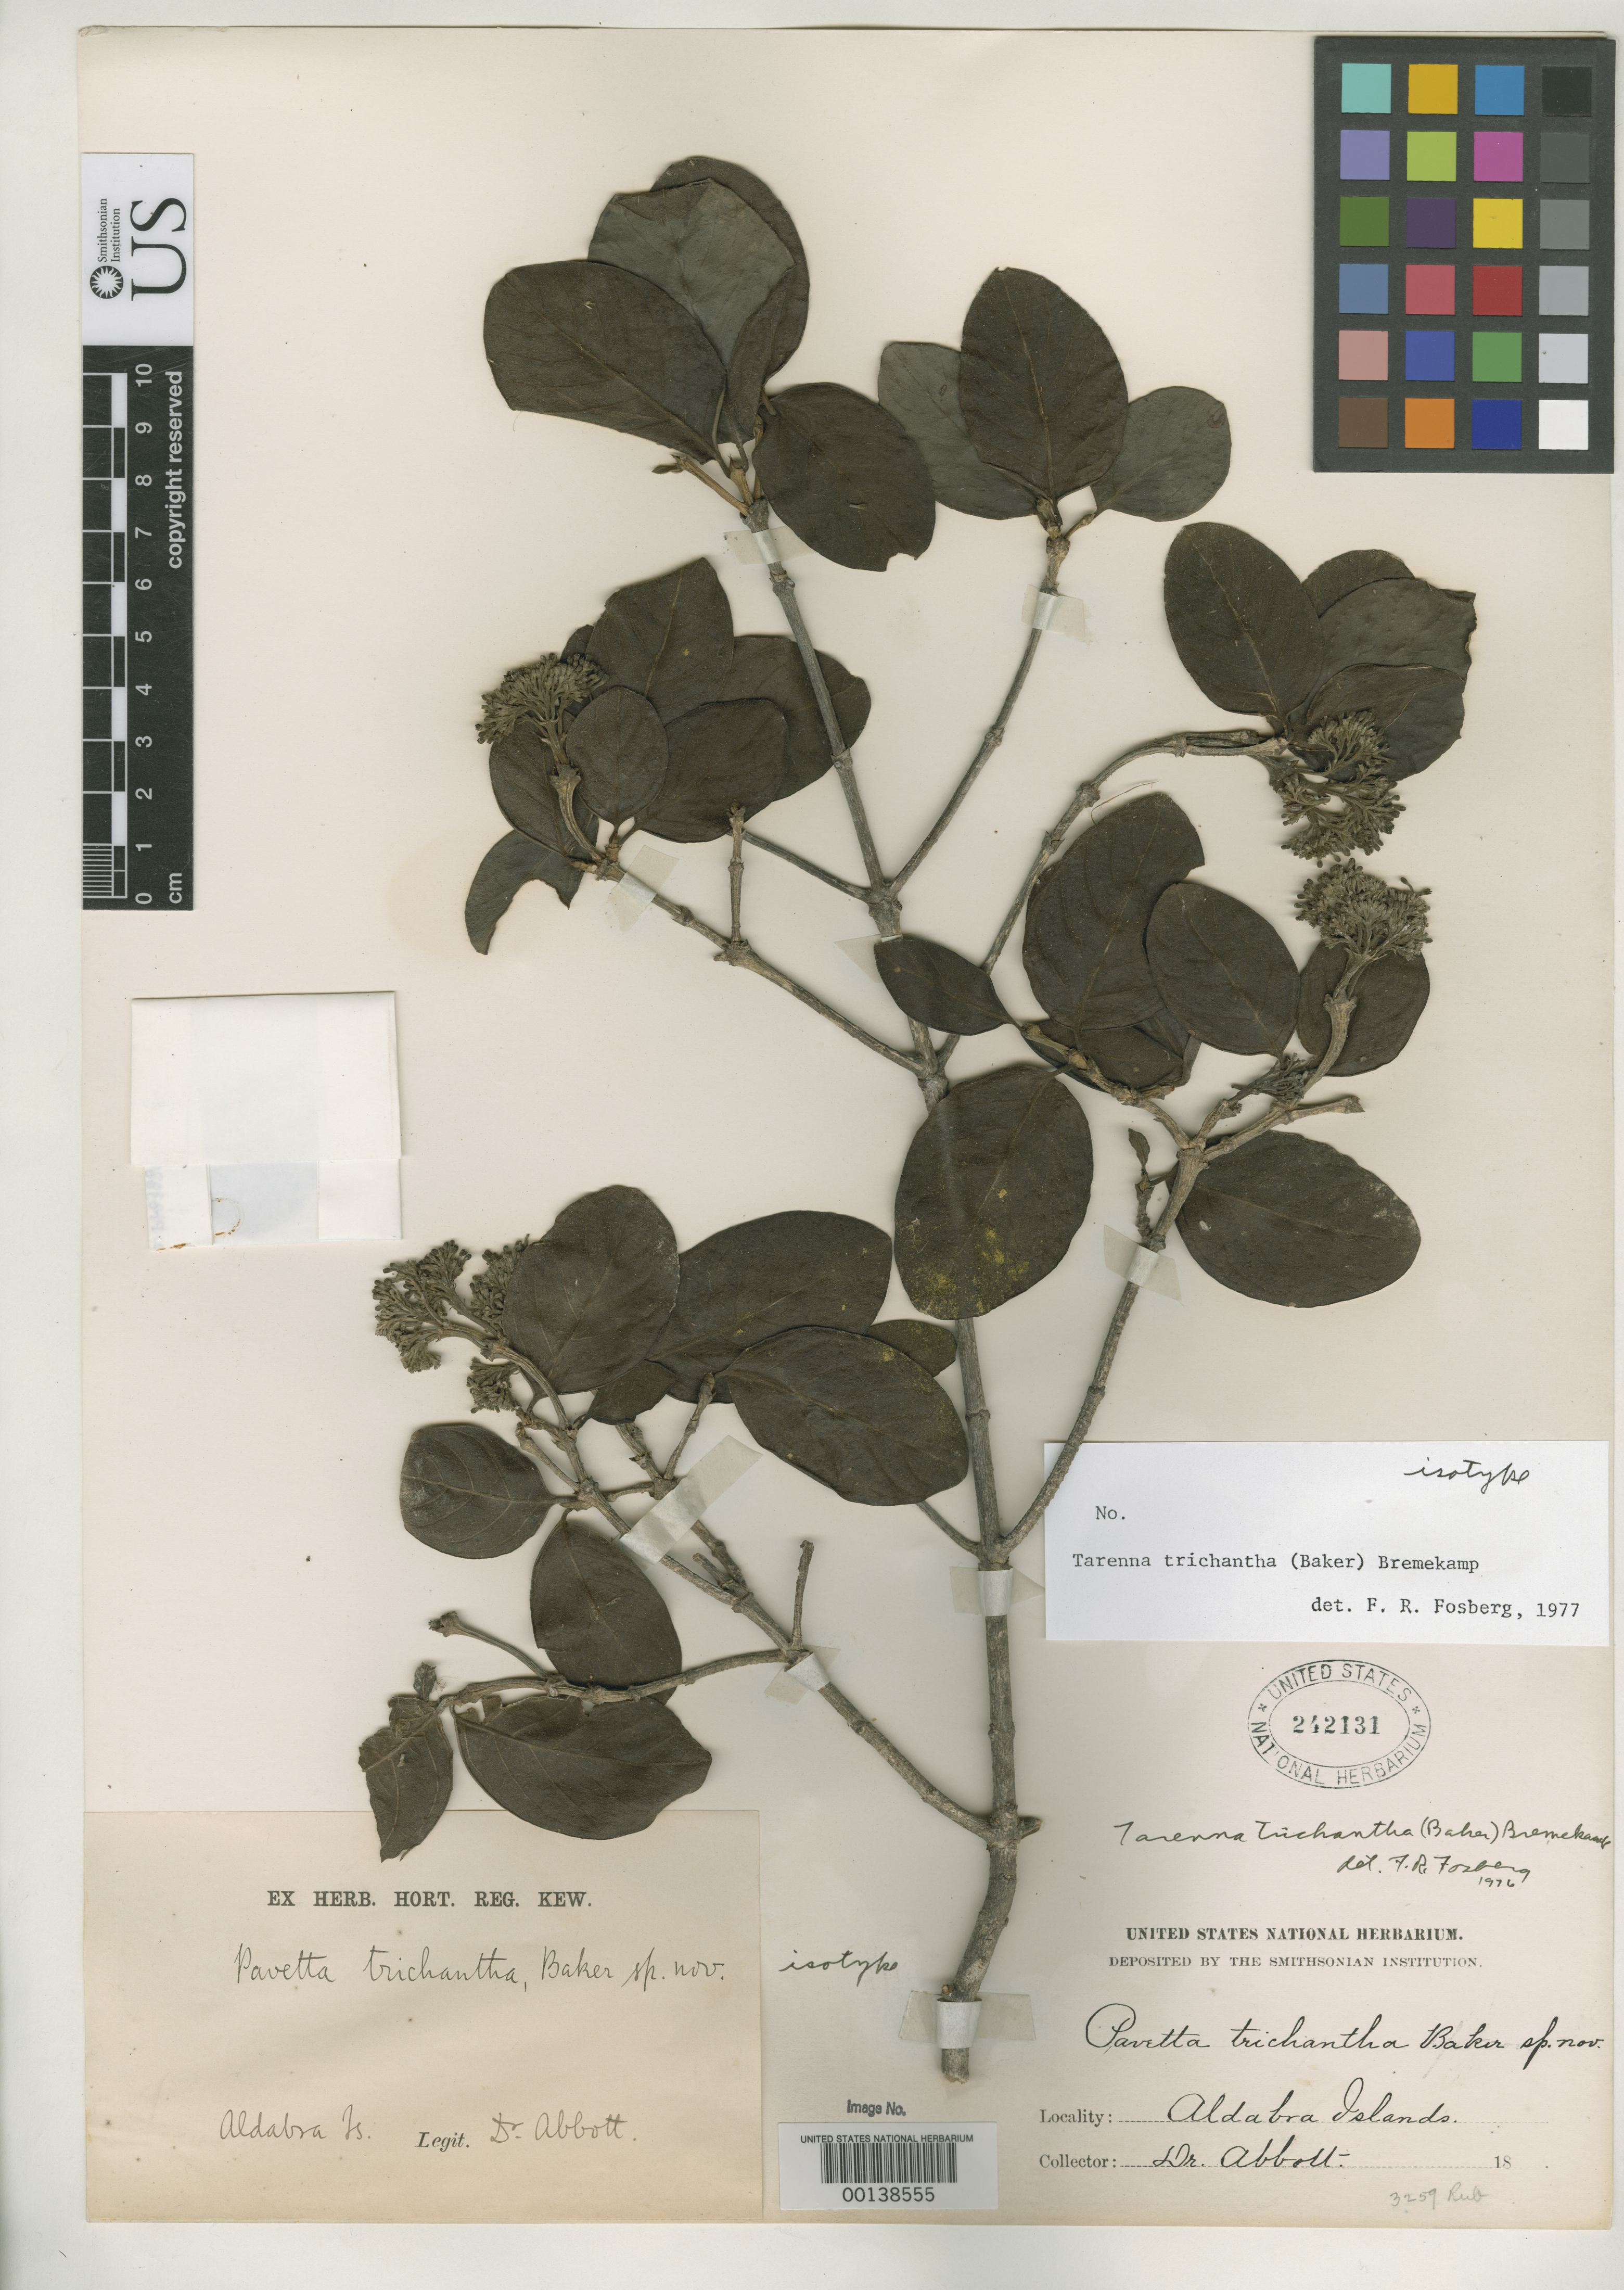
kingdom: Plantae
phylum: Tracheophyta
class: Magnoliopsida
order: Gentianales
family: Rubiaceae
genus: Pavetta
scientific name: Pavetta trichantha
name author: Baker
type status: Isotype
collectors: W. L. Abbott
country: Seychelles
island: Aldabra Atoll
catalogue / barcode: US 242131